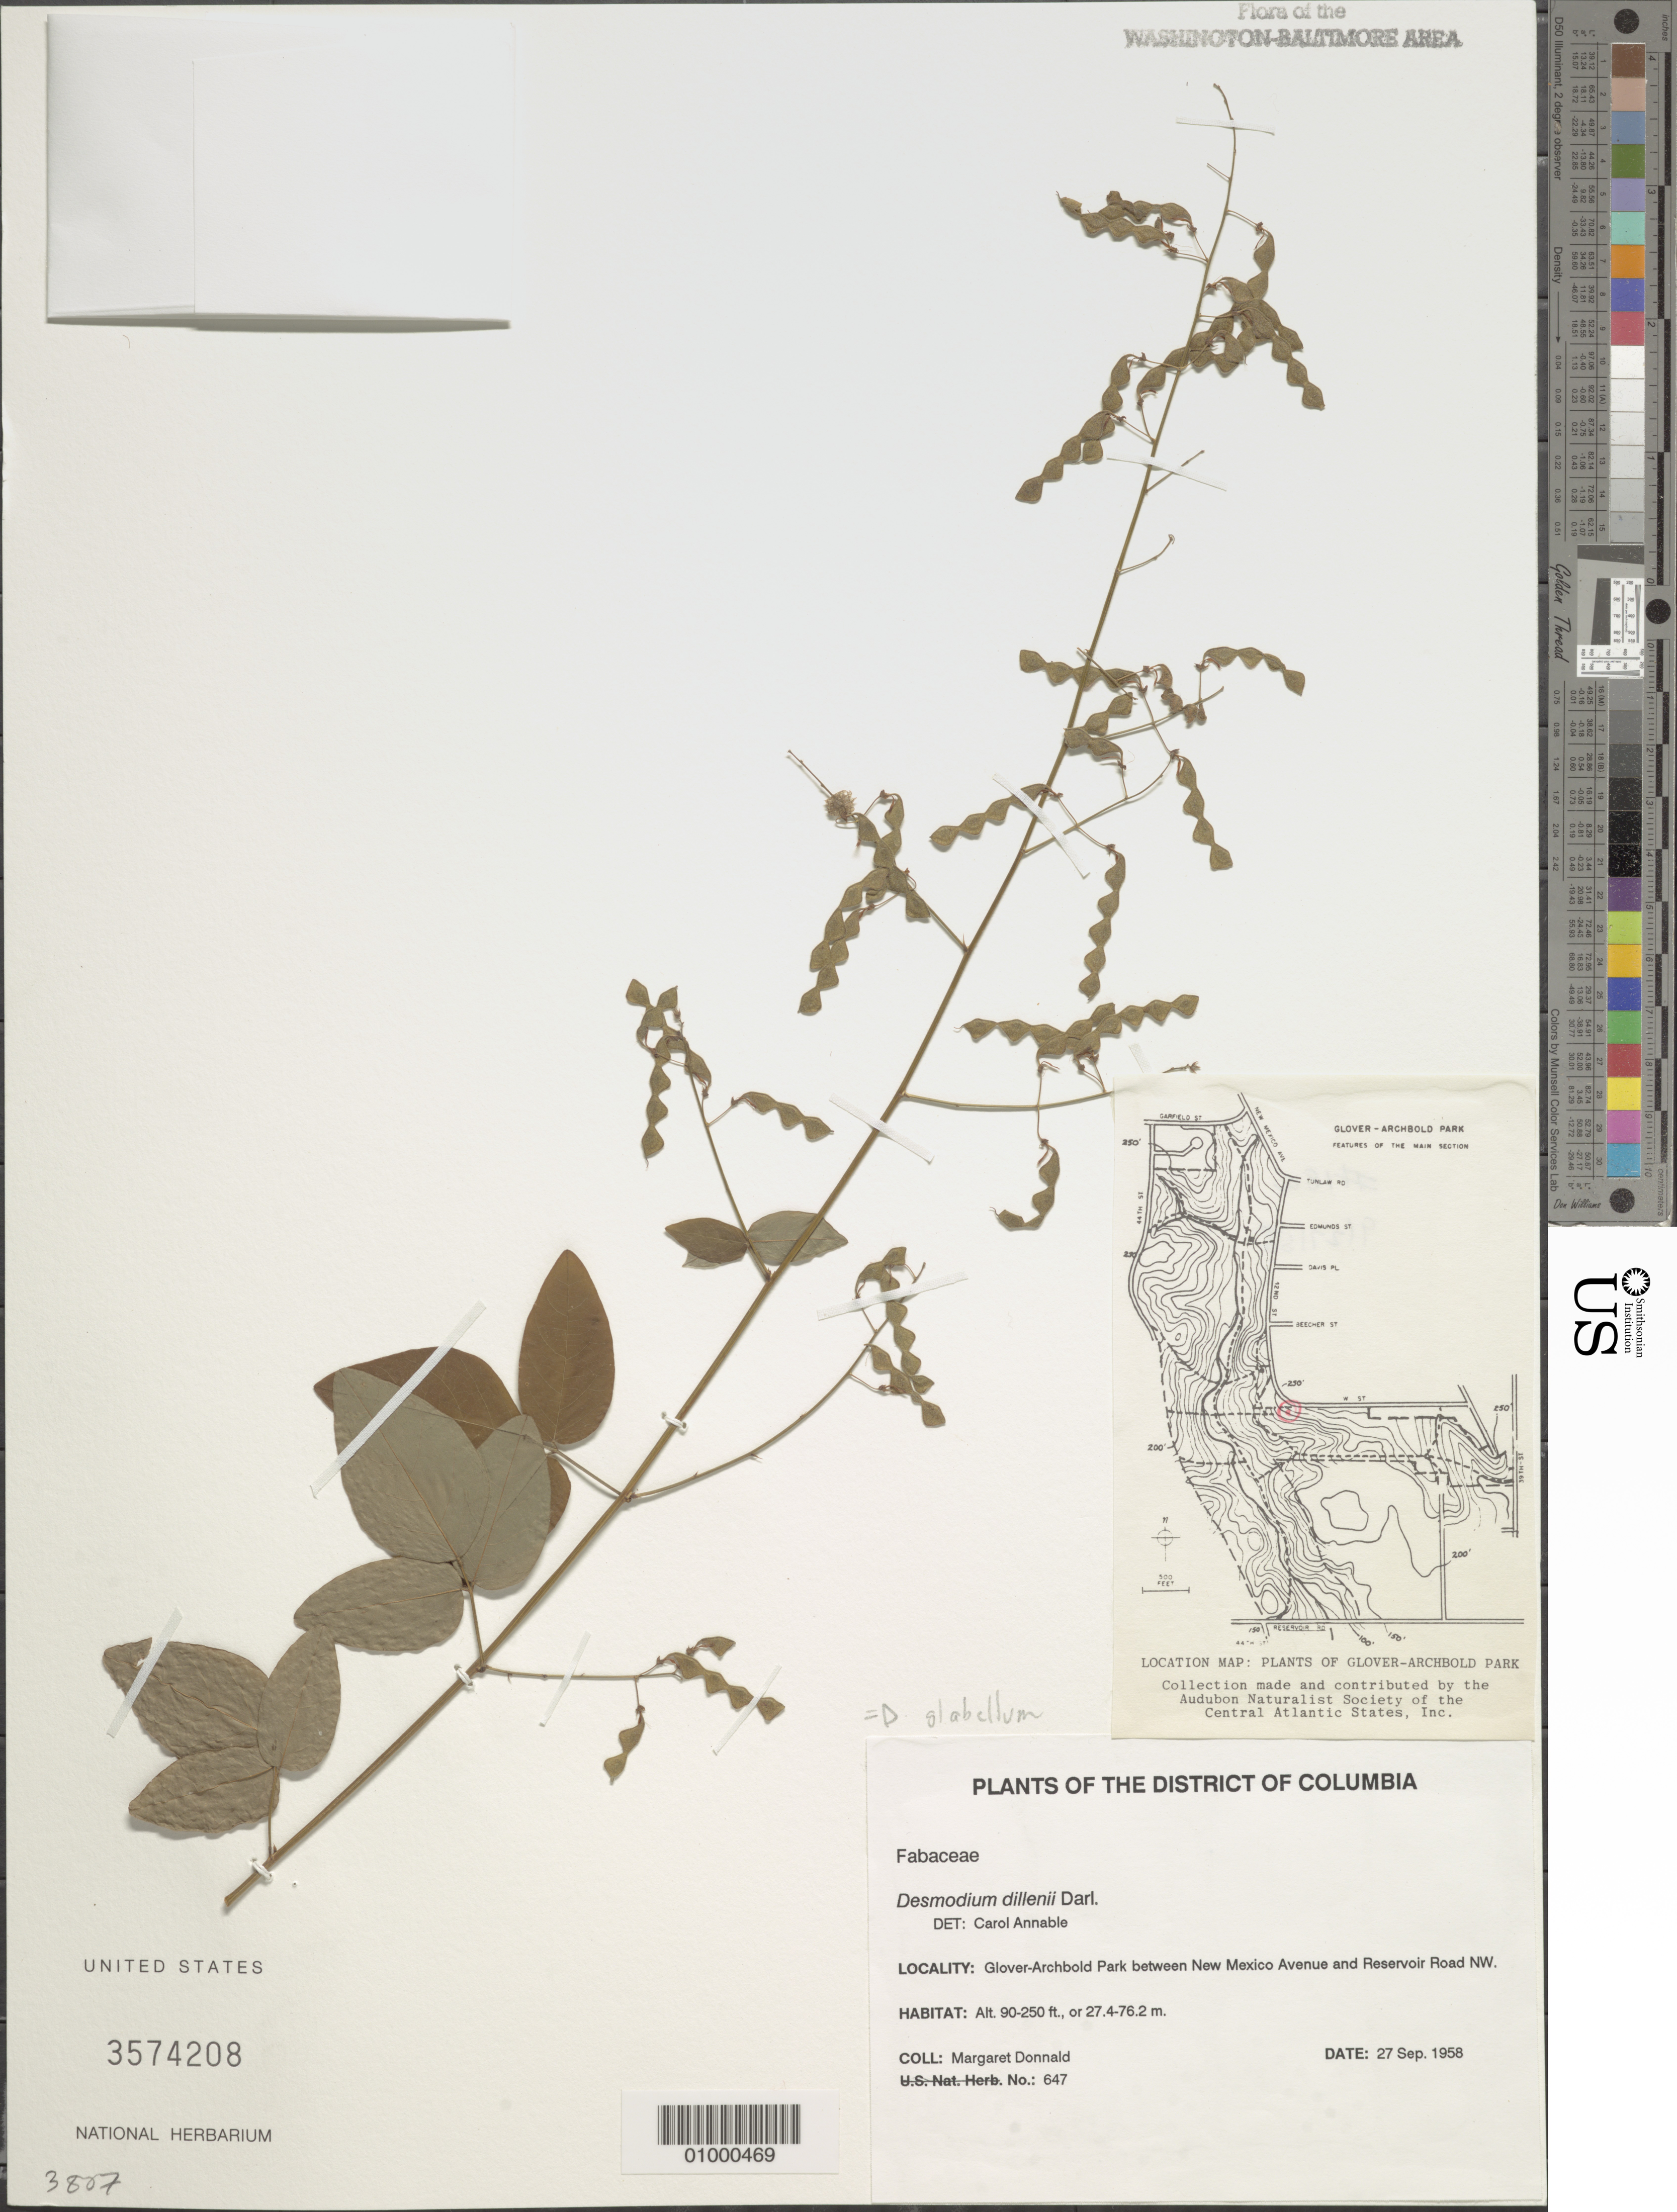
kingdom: Plantae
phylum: Tracheophyta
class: Magnoliopsida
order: Fabales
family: Fabaceae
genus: Desmodium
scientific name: Desmodium perplexum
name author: B.G. Schub.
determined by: Strong, Mark T., (BOT), Smithsonian Institution - National Museum of Natural History (UNITED STATES)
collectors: M. Donnald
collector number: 647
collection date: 1958-09-27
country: United States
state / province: District of Columbia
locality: Glover-Archbold Park between New Mexico Avenue and Reservoir Road NW.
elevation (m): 27.4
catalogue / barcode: US 3574208